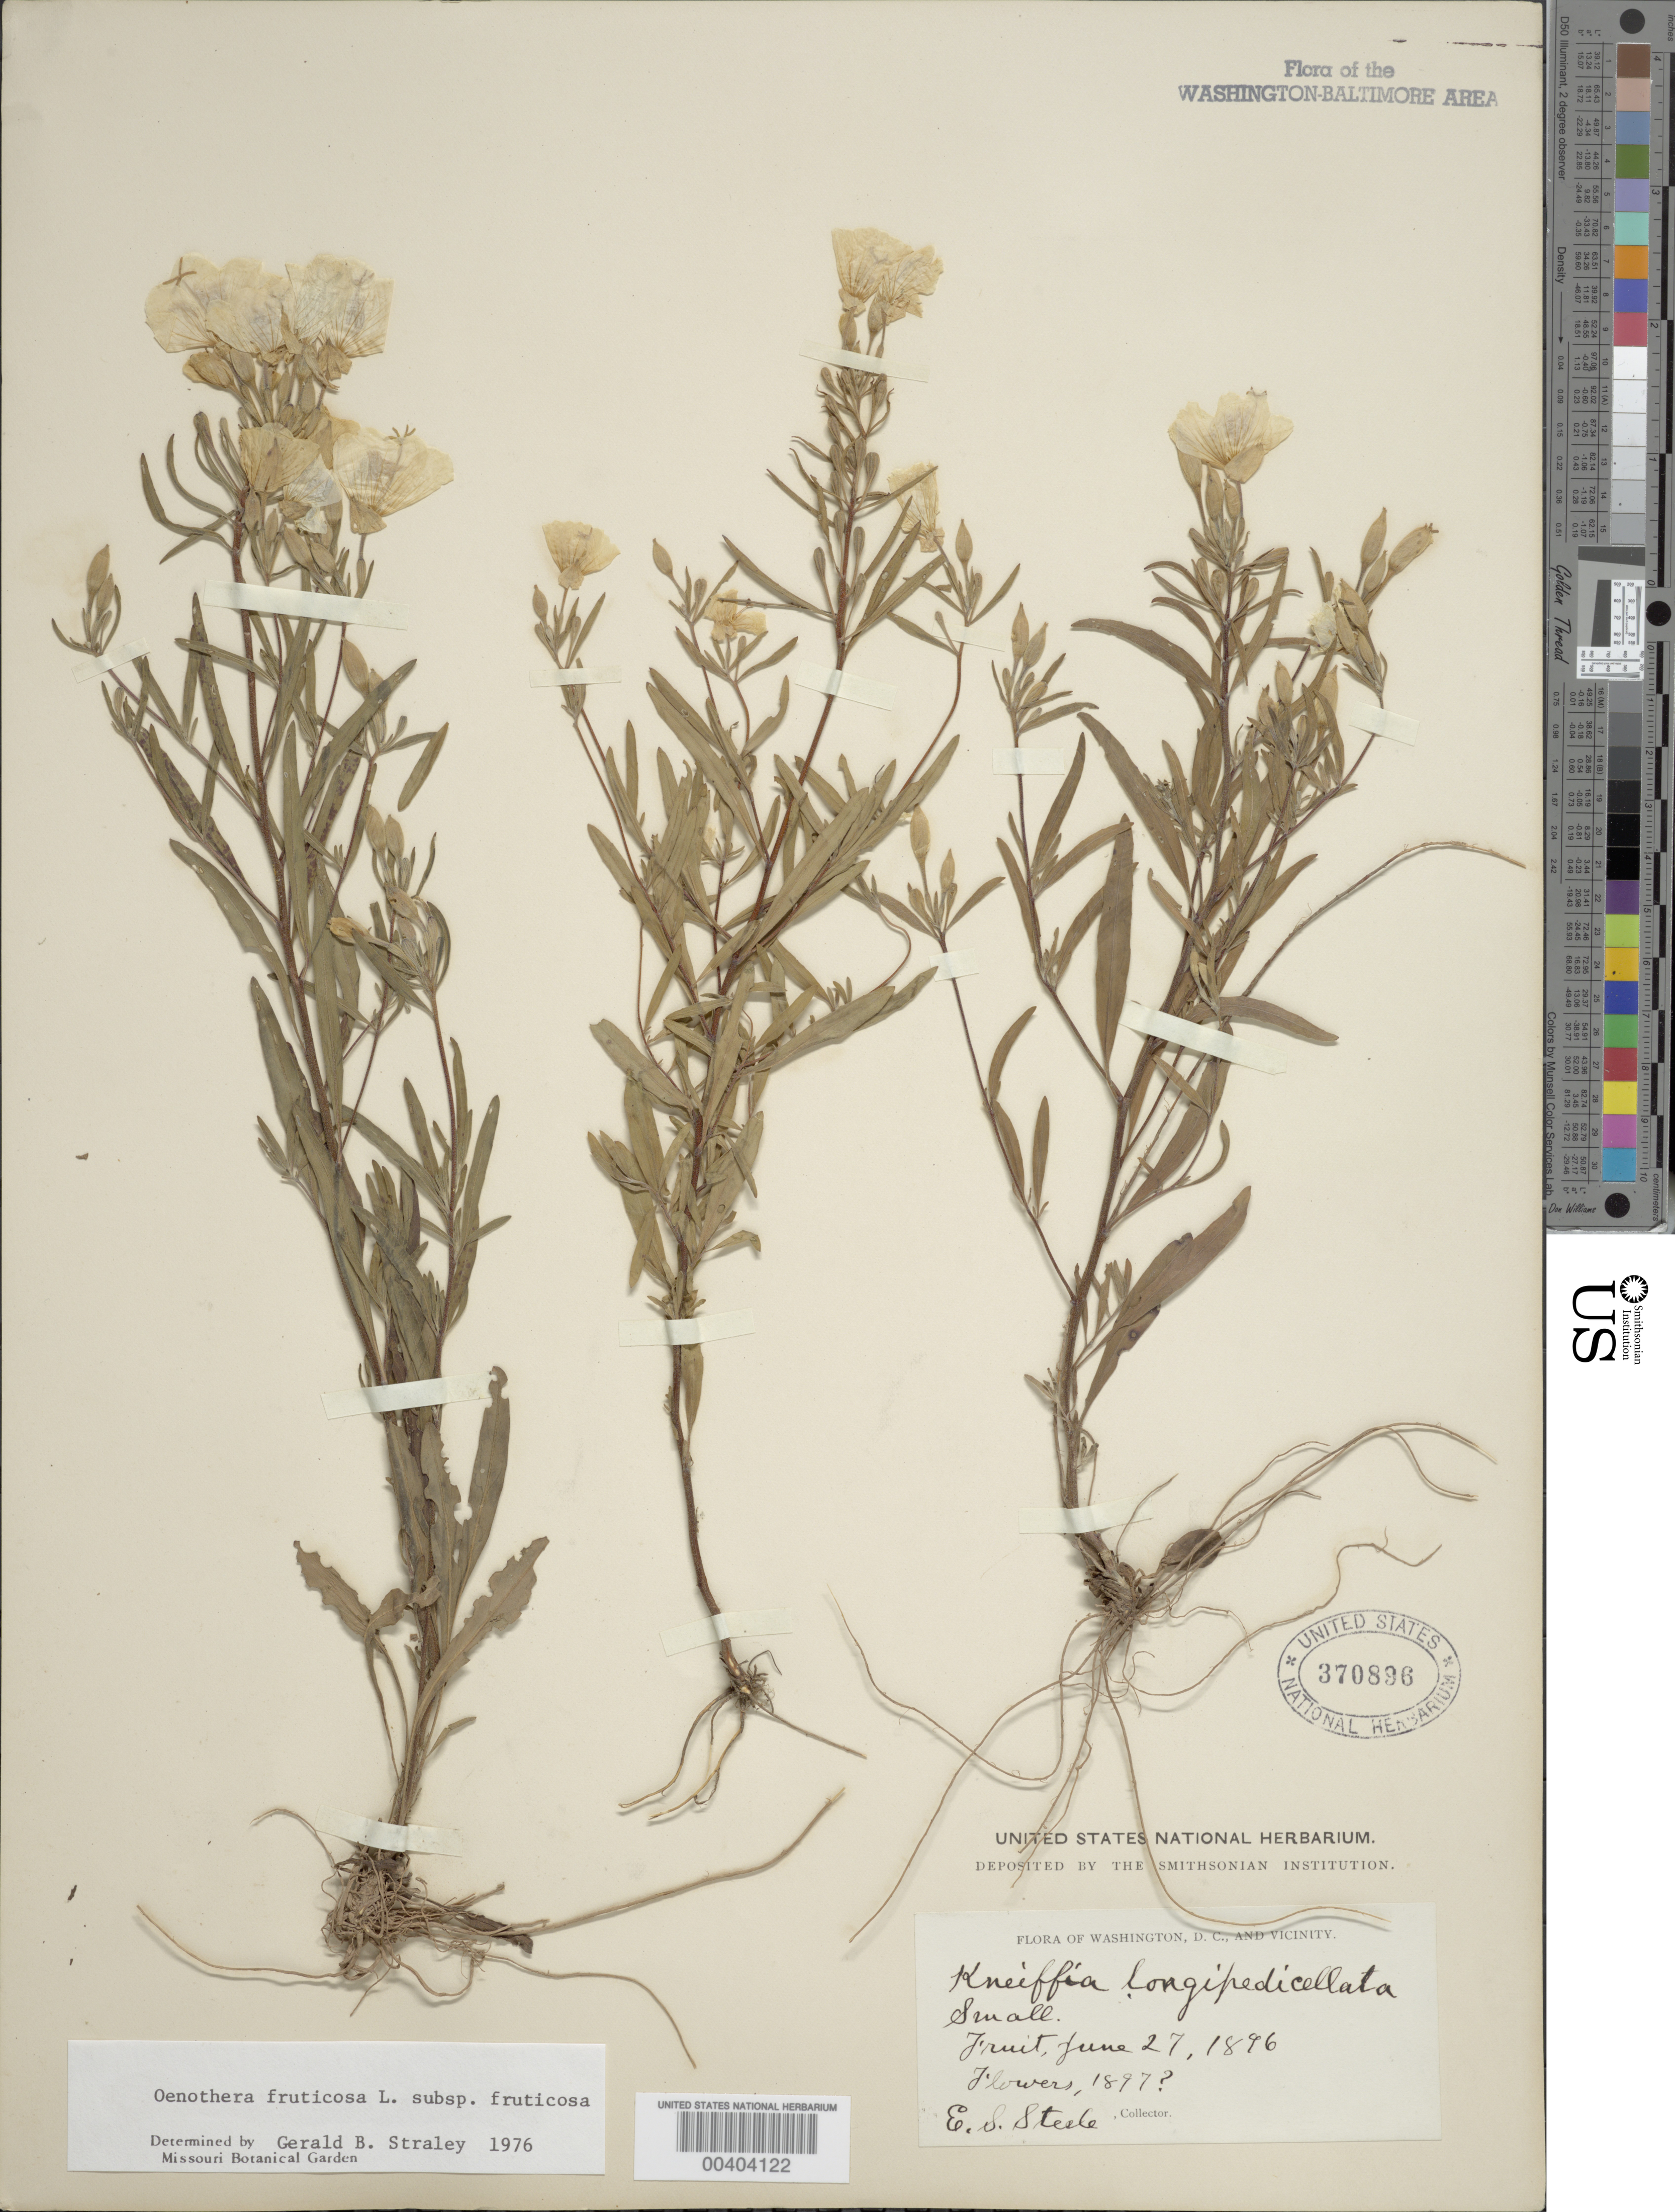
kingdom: Plantae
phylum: Tracheophyta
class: Magnoliopsida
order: Myrtales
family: Onagraceae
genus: Oenothera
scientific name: Oenothera fruticosa subsp. fruticosa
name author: L.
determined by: Straley, G. B.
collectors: E. Steele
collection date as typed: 27 Jun 1896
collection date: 1896-06-27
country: United States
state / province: District of Columbia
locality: Washington DC area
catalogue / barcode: US 370896